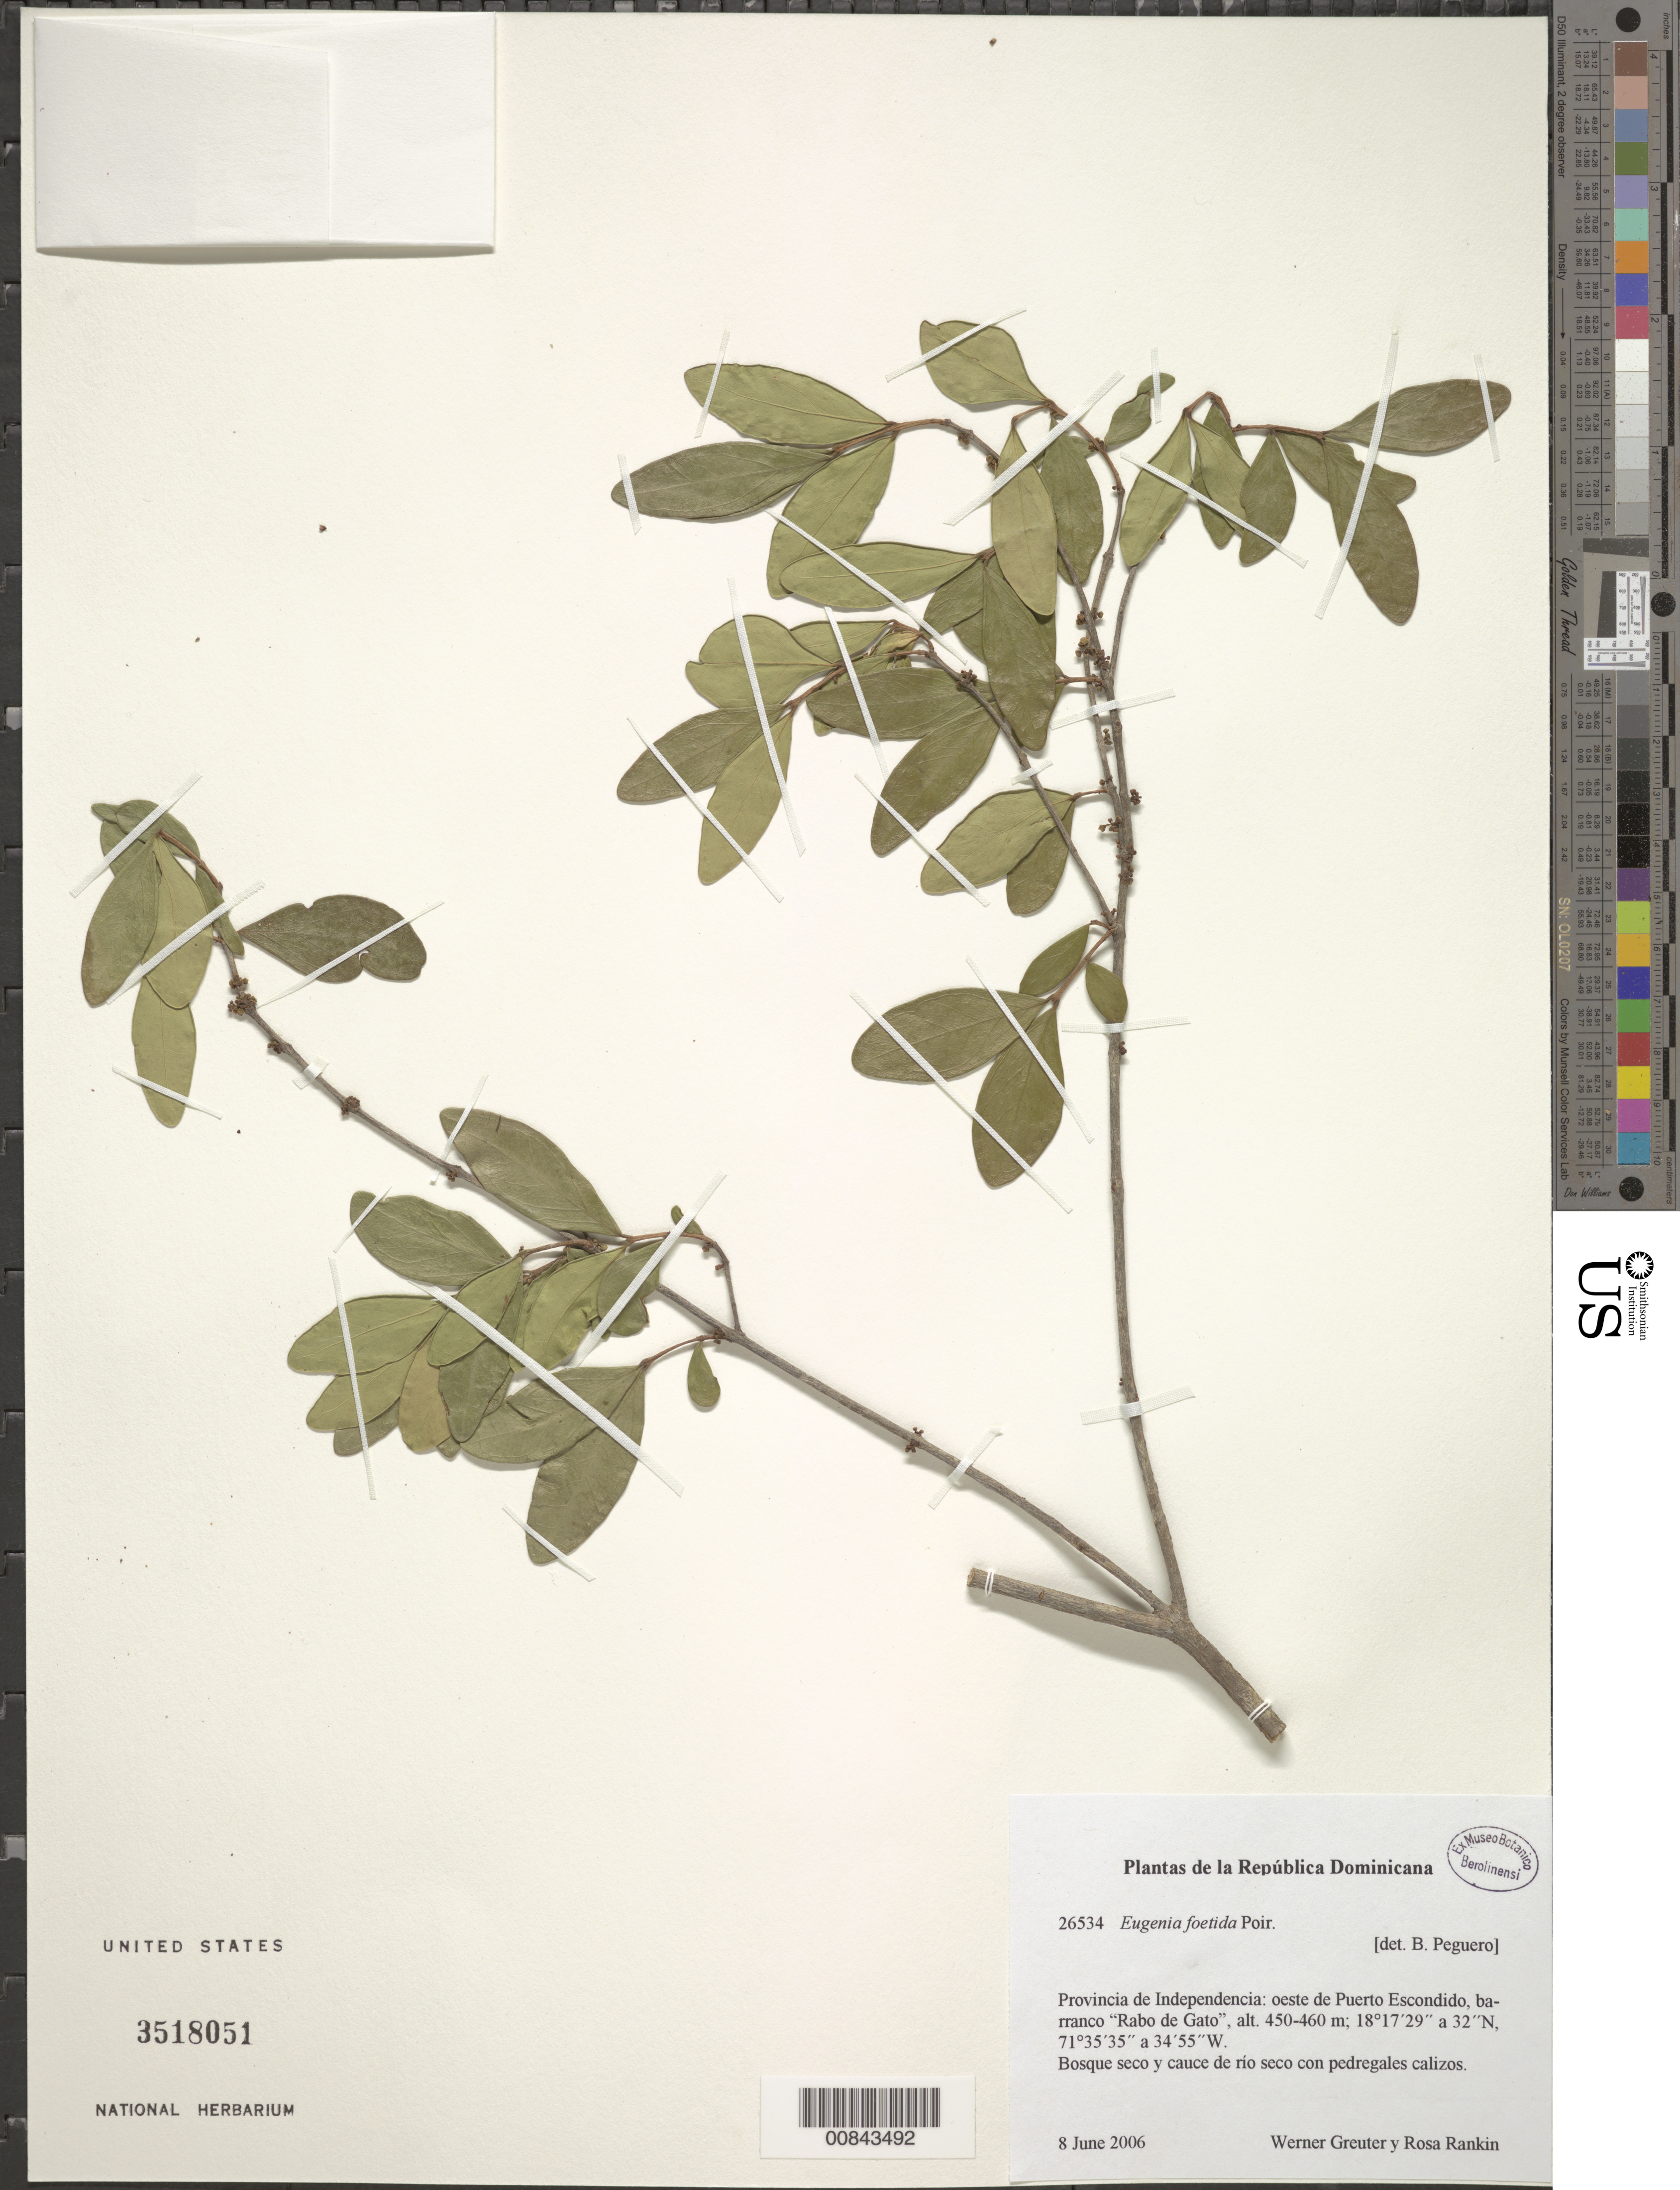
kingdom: Plantae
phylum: Tracheophyta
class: Magnoliopsida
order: Myrtales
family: Myrtaceae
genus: Eugenia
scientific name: Eugenia foetida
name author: Pers.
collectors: W. Greuter & R. Rankin Rodriguez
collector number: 26534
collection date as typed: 08 Jun 2006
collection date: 2006-06-08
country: Dominican Republic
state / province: Independencia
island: Hispaniola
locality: oeste de Puerto Escondido, barranco "Rabo de Gato".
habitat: Bosque seco y cauce de rio seco con pedregales calizos.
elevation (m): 450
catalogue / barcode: US 3518051